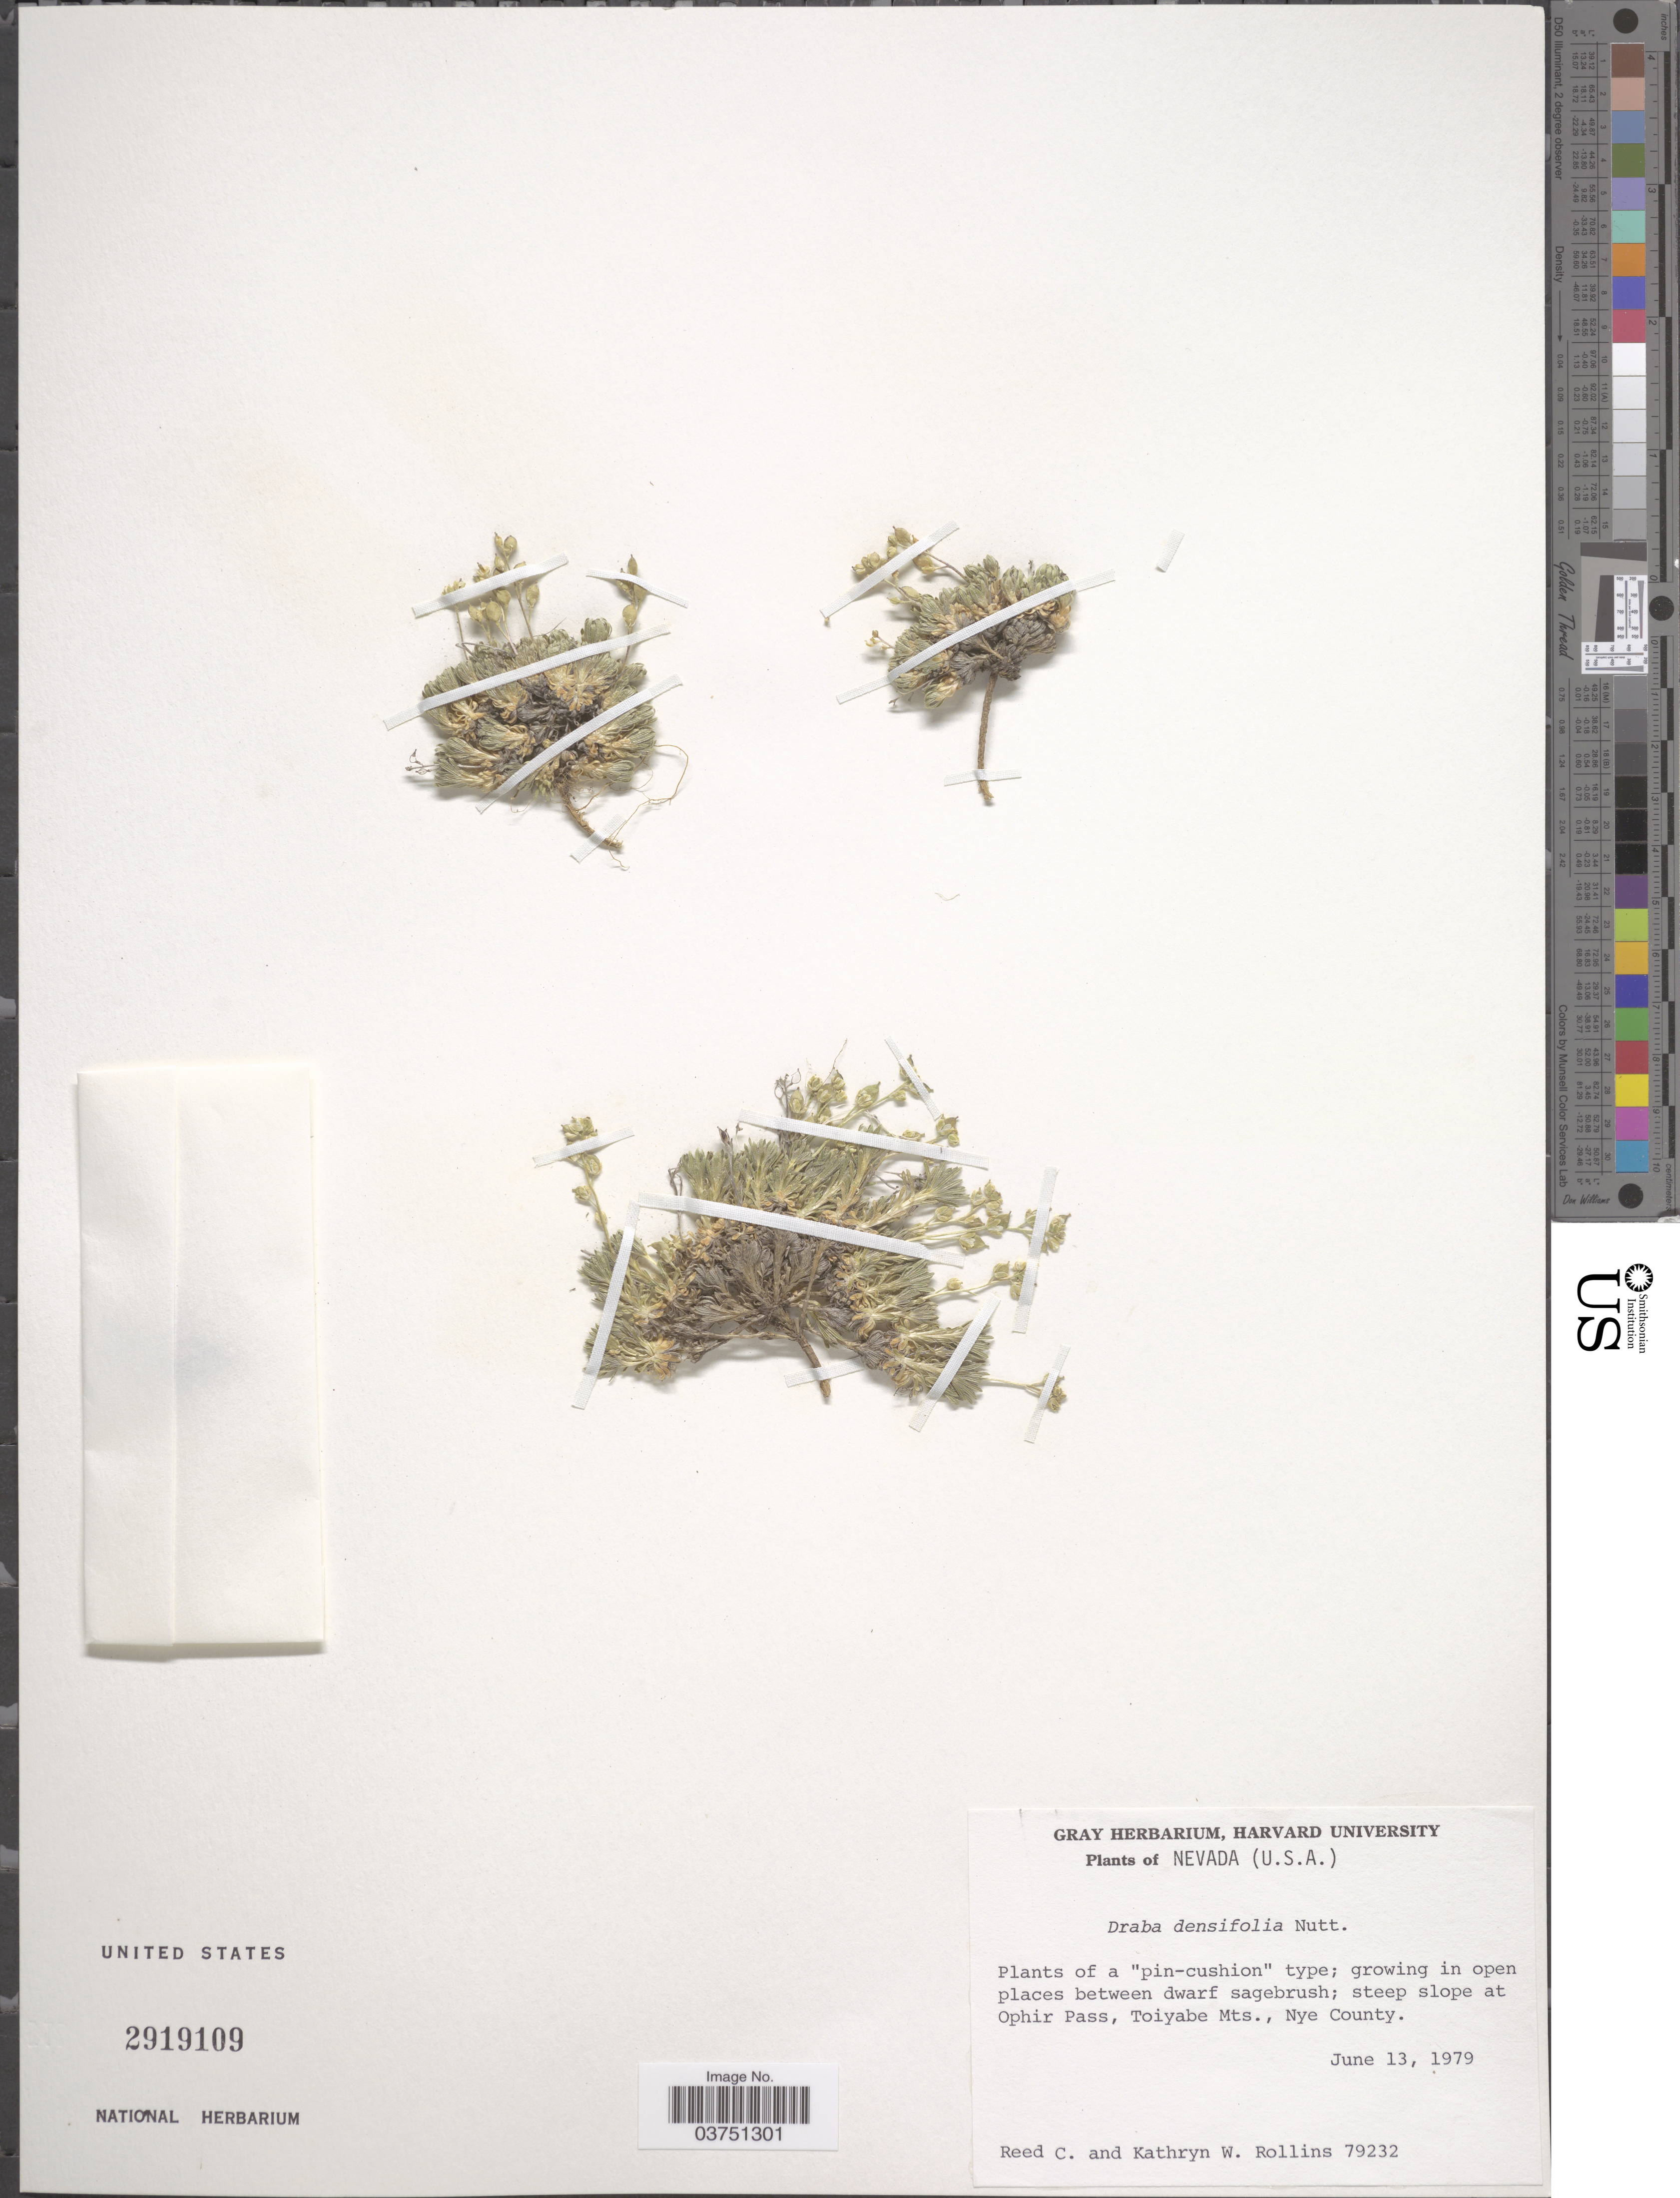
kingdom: Plantae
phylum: Tracheophyta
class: Magnoliopsida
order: Brassicales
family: Brassicaceae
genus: Draba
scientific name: Draba densifolia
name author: Nutt.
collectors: R. C. Rollins & K. W. Rollins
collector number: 79232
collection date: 1979-06-13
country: United States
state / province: Nevada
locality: Steep slope at Ophir Pass, Toiyabe Mts., Nye County.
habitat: growing in open places between dwarf sagebrush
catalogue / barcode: US 2919109